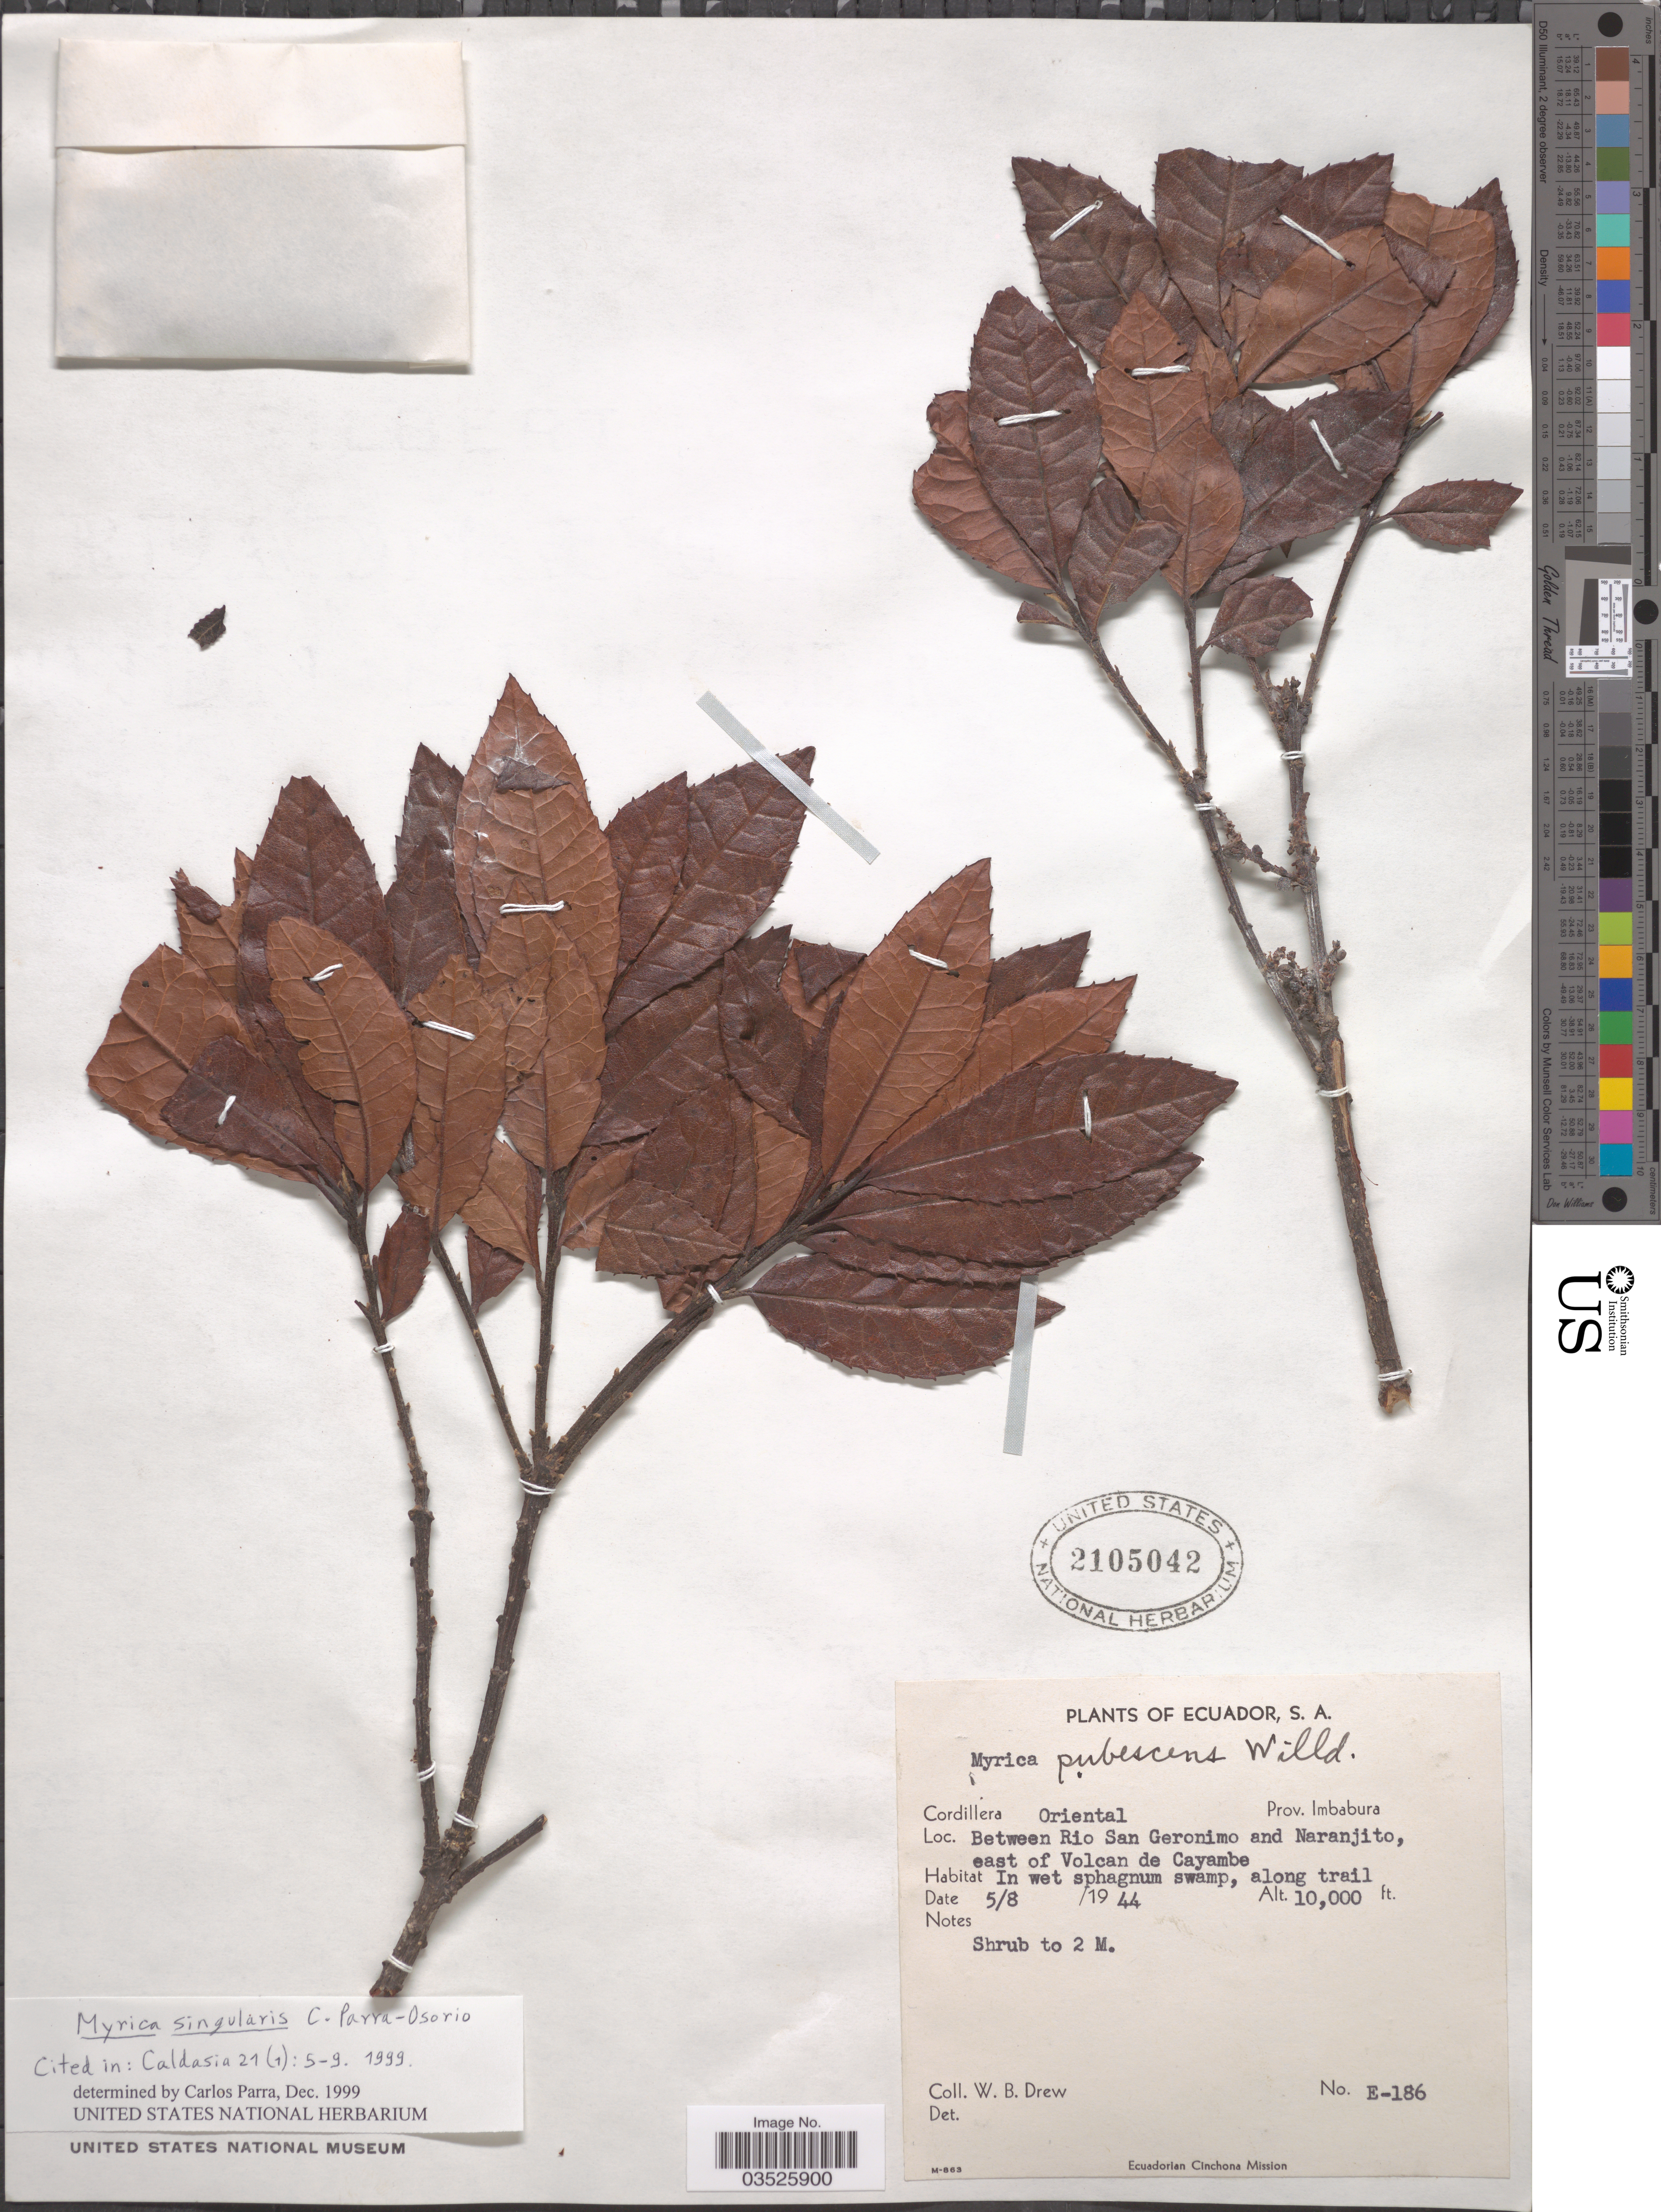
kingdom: Plantae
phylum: Tracheophyta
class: Magnoliopsida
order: Fagales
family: Myricaceae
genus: Morella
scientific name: Morella singularis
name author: (Parra-Os.) Parra-Os.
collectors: W. B. Drew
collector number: E-186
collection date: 1944-08-05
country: Ecuador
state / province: Imbabura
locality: Cordillera Oriental. Between Rio San Geronimo and Naranjito, east of Volcan de Cayambe. In wet sphagnum swamp, along trail.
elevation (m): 3048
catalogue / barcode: US 2105042